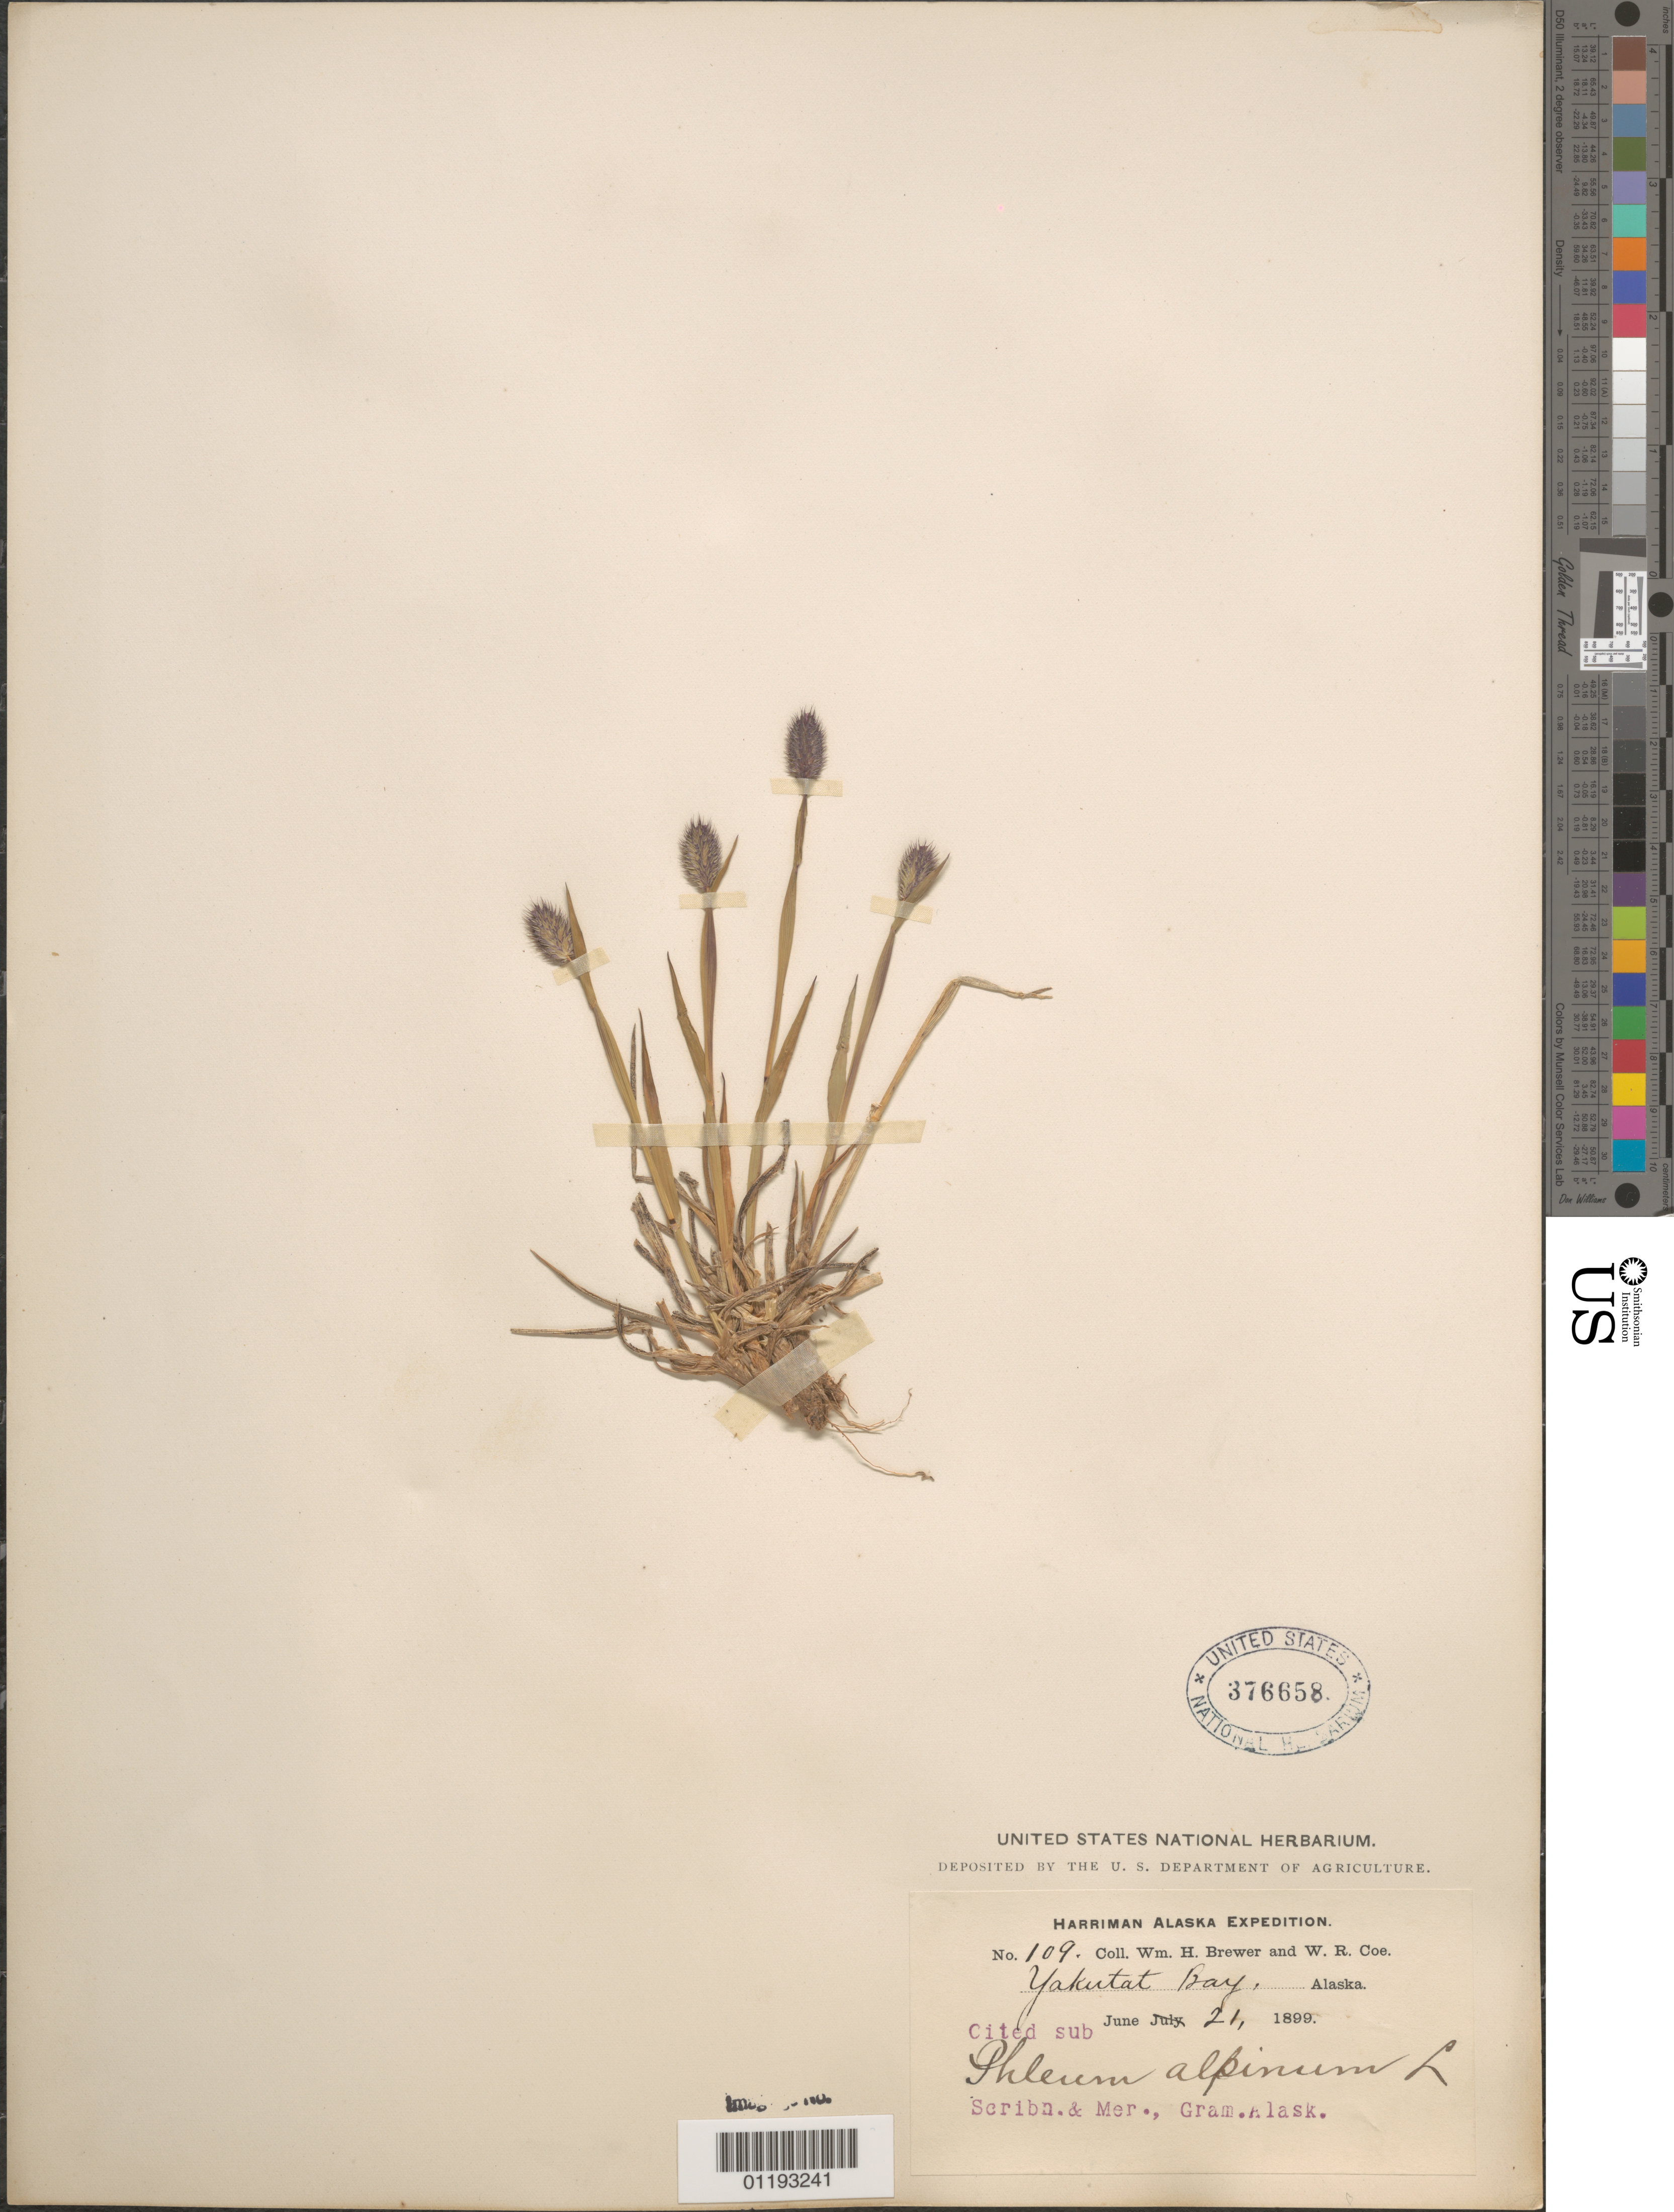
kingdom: Plantae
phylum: Tracheophyta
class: Liliopsida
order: Poales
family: Poaceae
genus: Phleum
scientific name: Phleum alpinum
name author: L.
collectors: W. H. Brewer & W. Coe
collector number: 109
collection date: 1899-06-21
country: United States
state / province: Alaska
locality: Yakutat Bay.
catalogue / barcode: US 376658